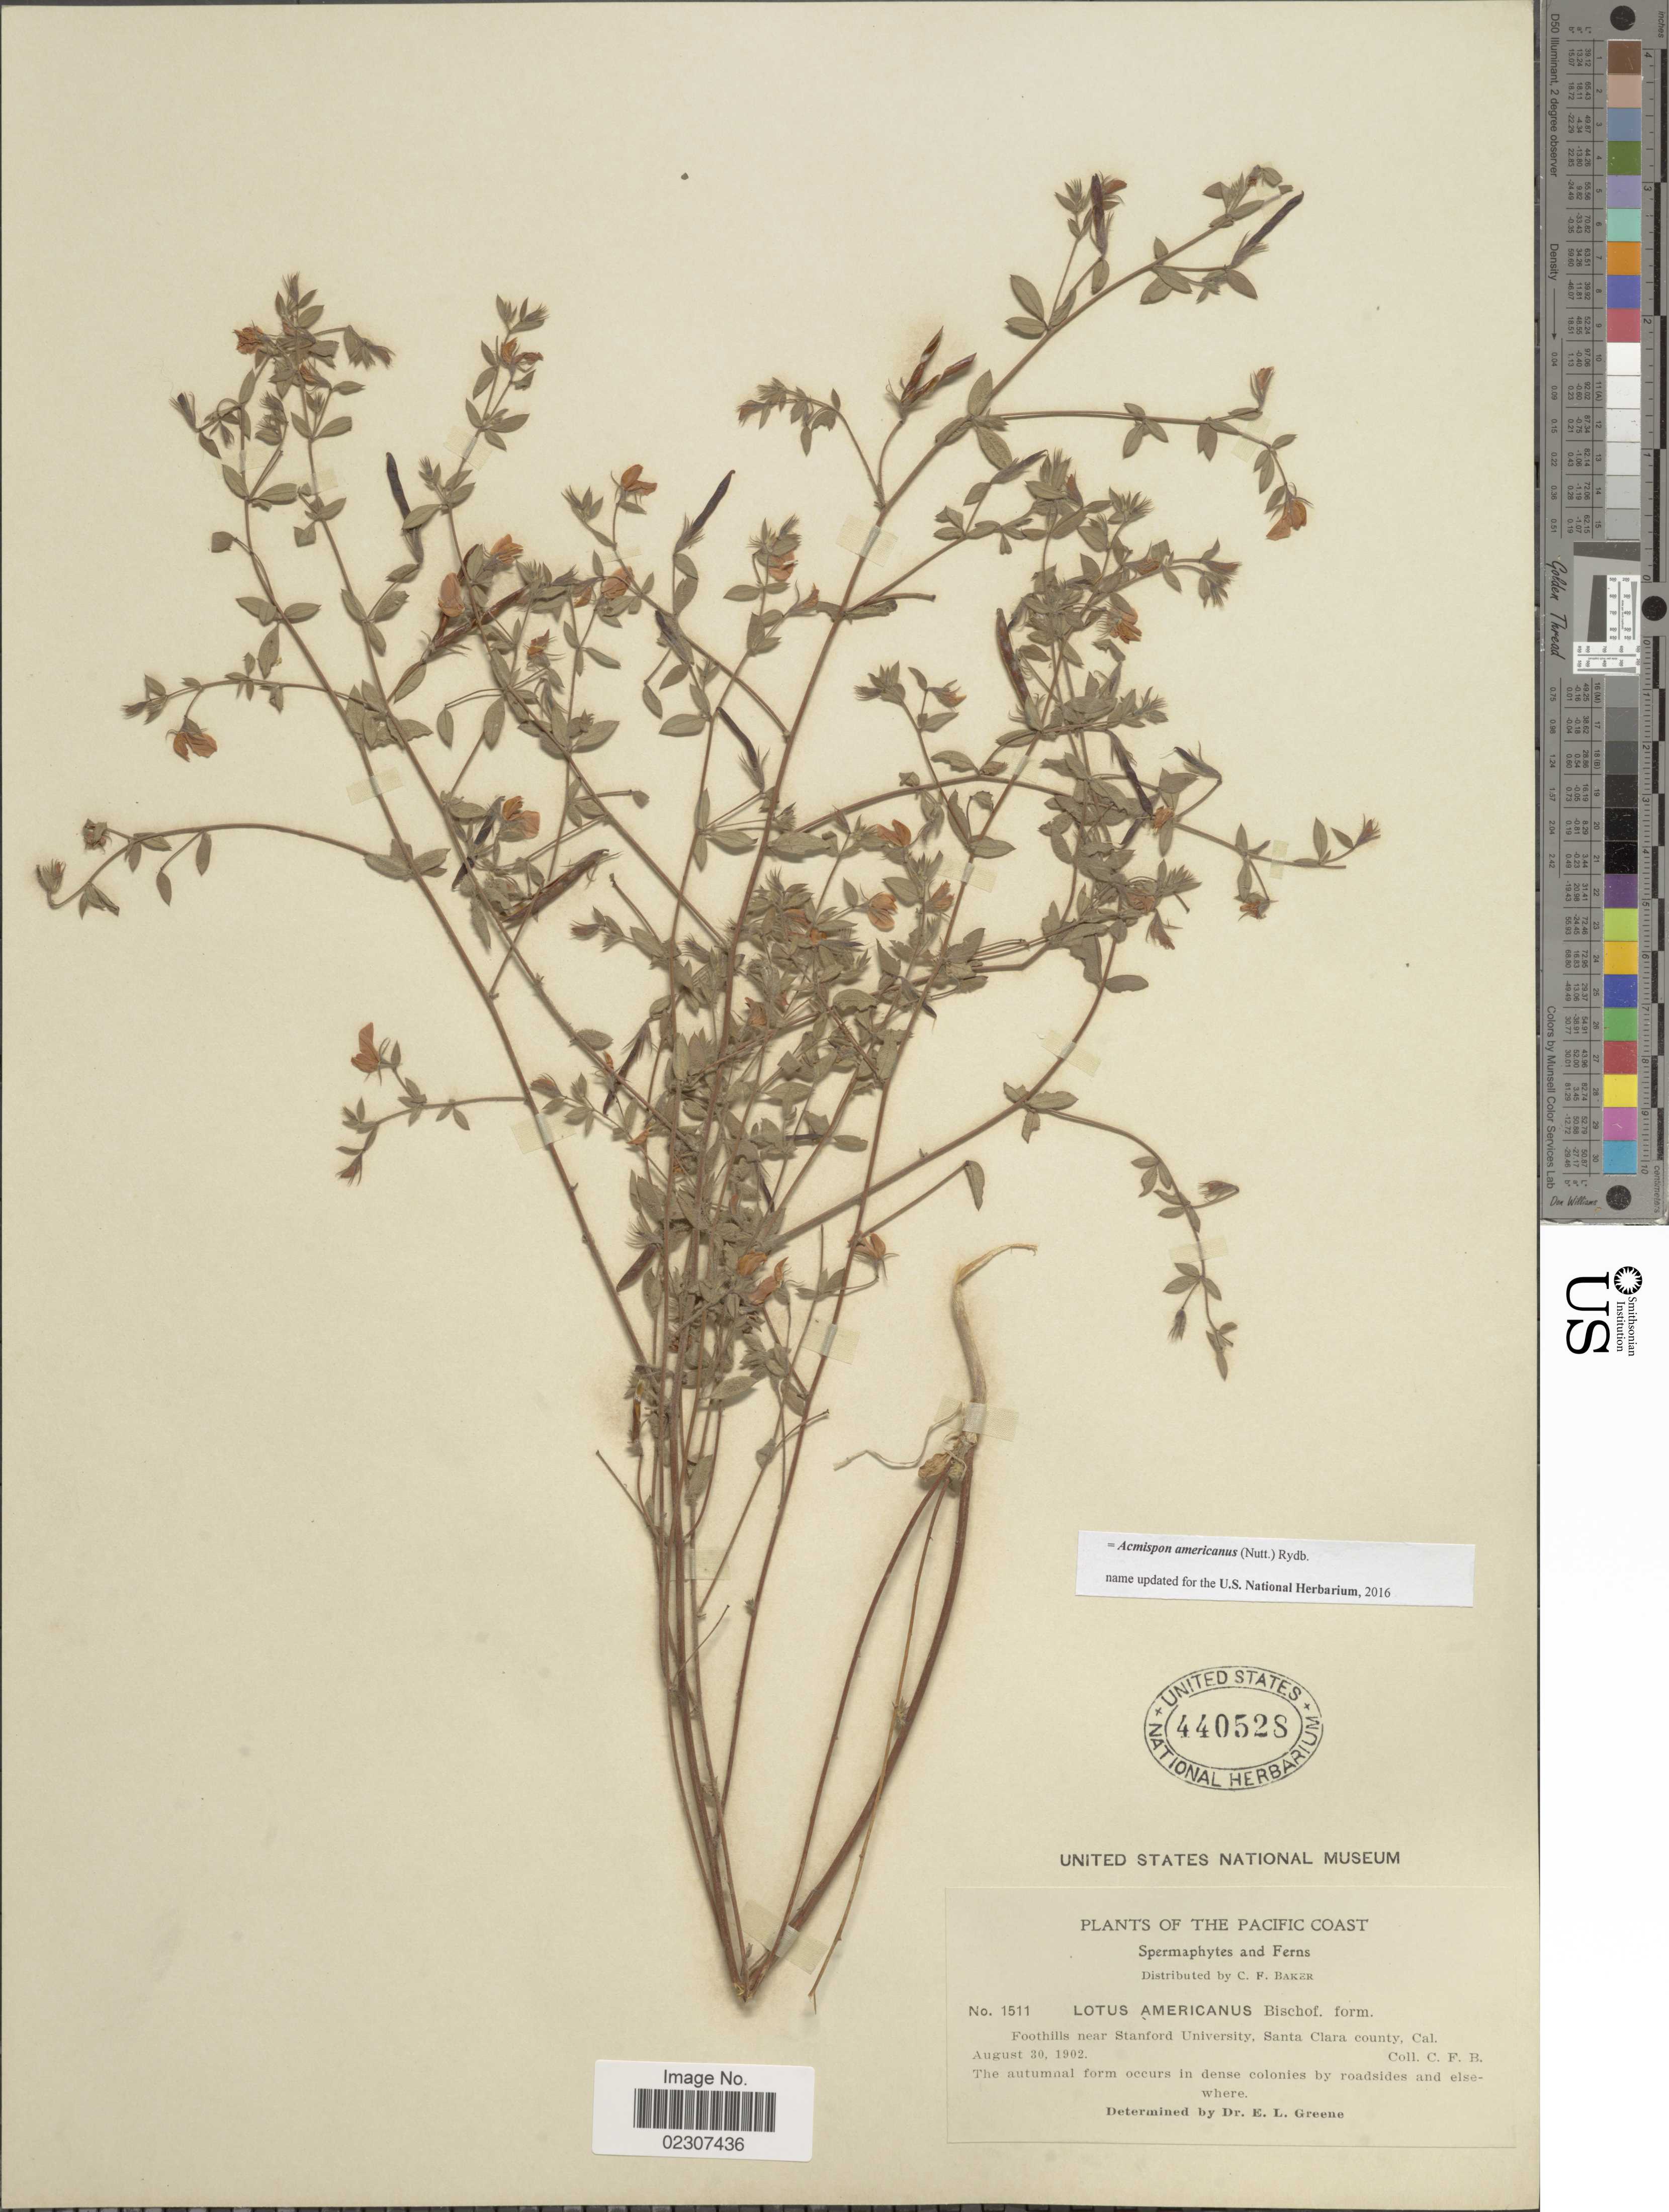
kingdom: Plantae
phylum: Tracheophyta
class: Magnoliopsida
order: Fabales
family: Fabaceae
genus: Acmispon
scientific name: Acmispon americanus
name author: (Nutt.) Rydb.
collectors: F. C. Baker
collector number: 1511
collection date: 1902-08-30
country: United States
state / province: California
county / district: Santa Clara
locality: Foothills near Stanford University, Santa Clara county, Cal.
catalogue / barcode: US 440528